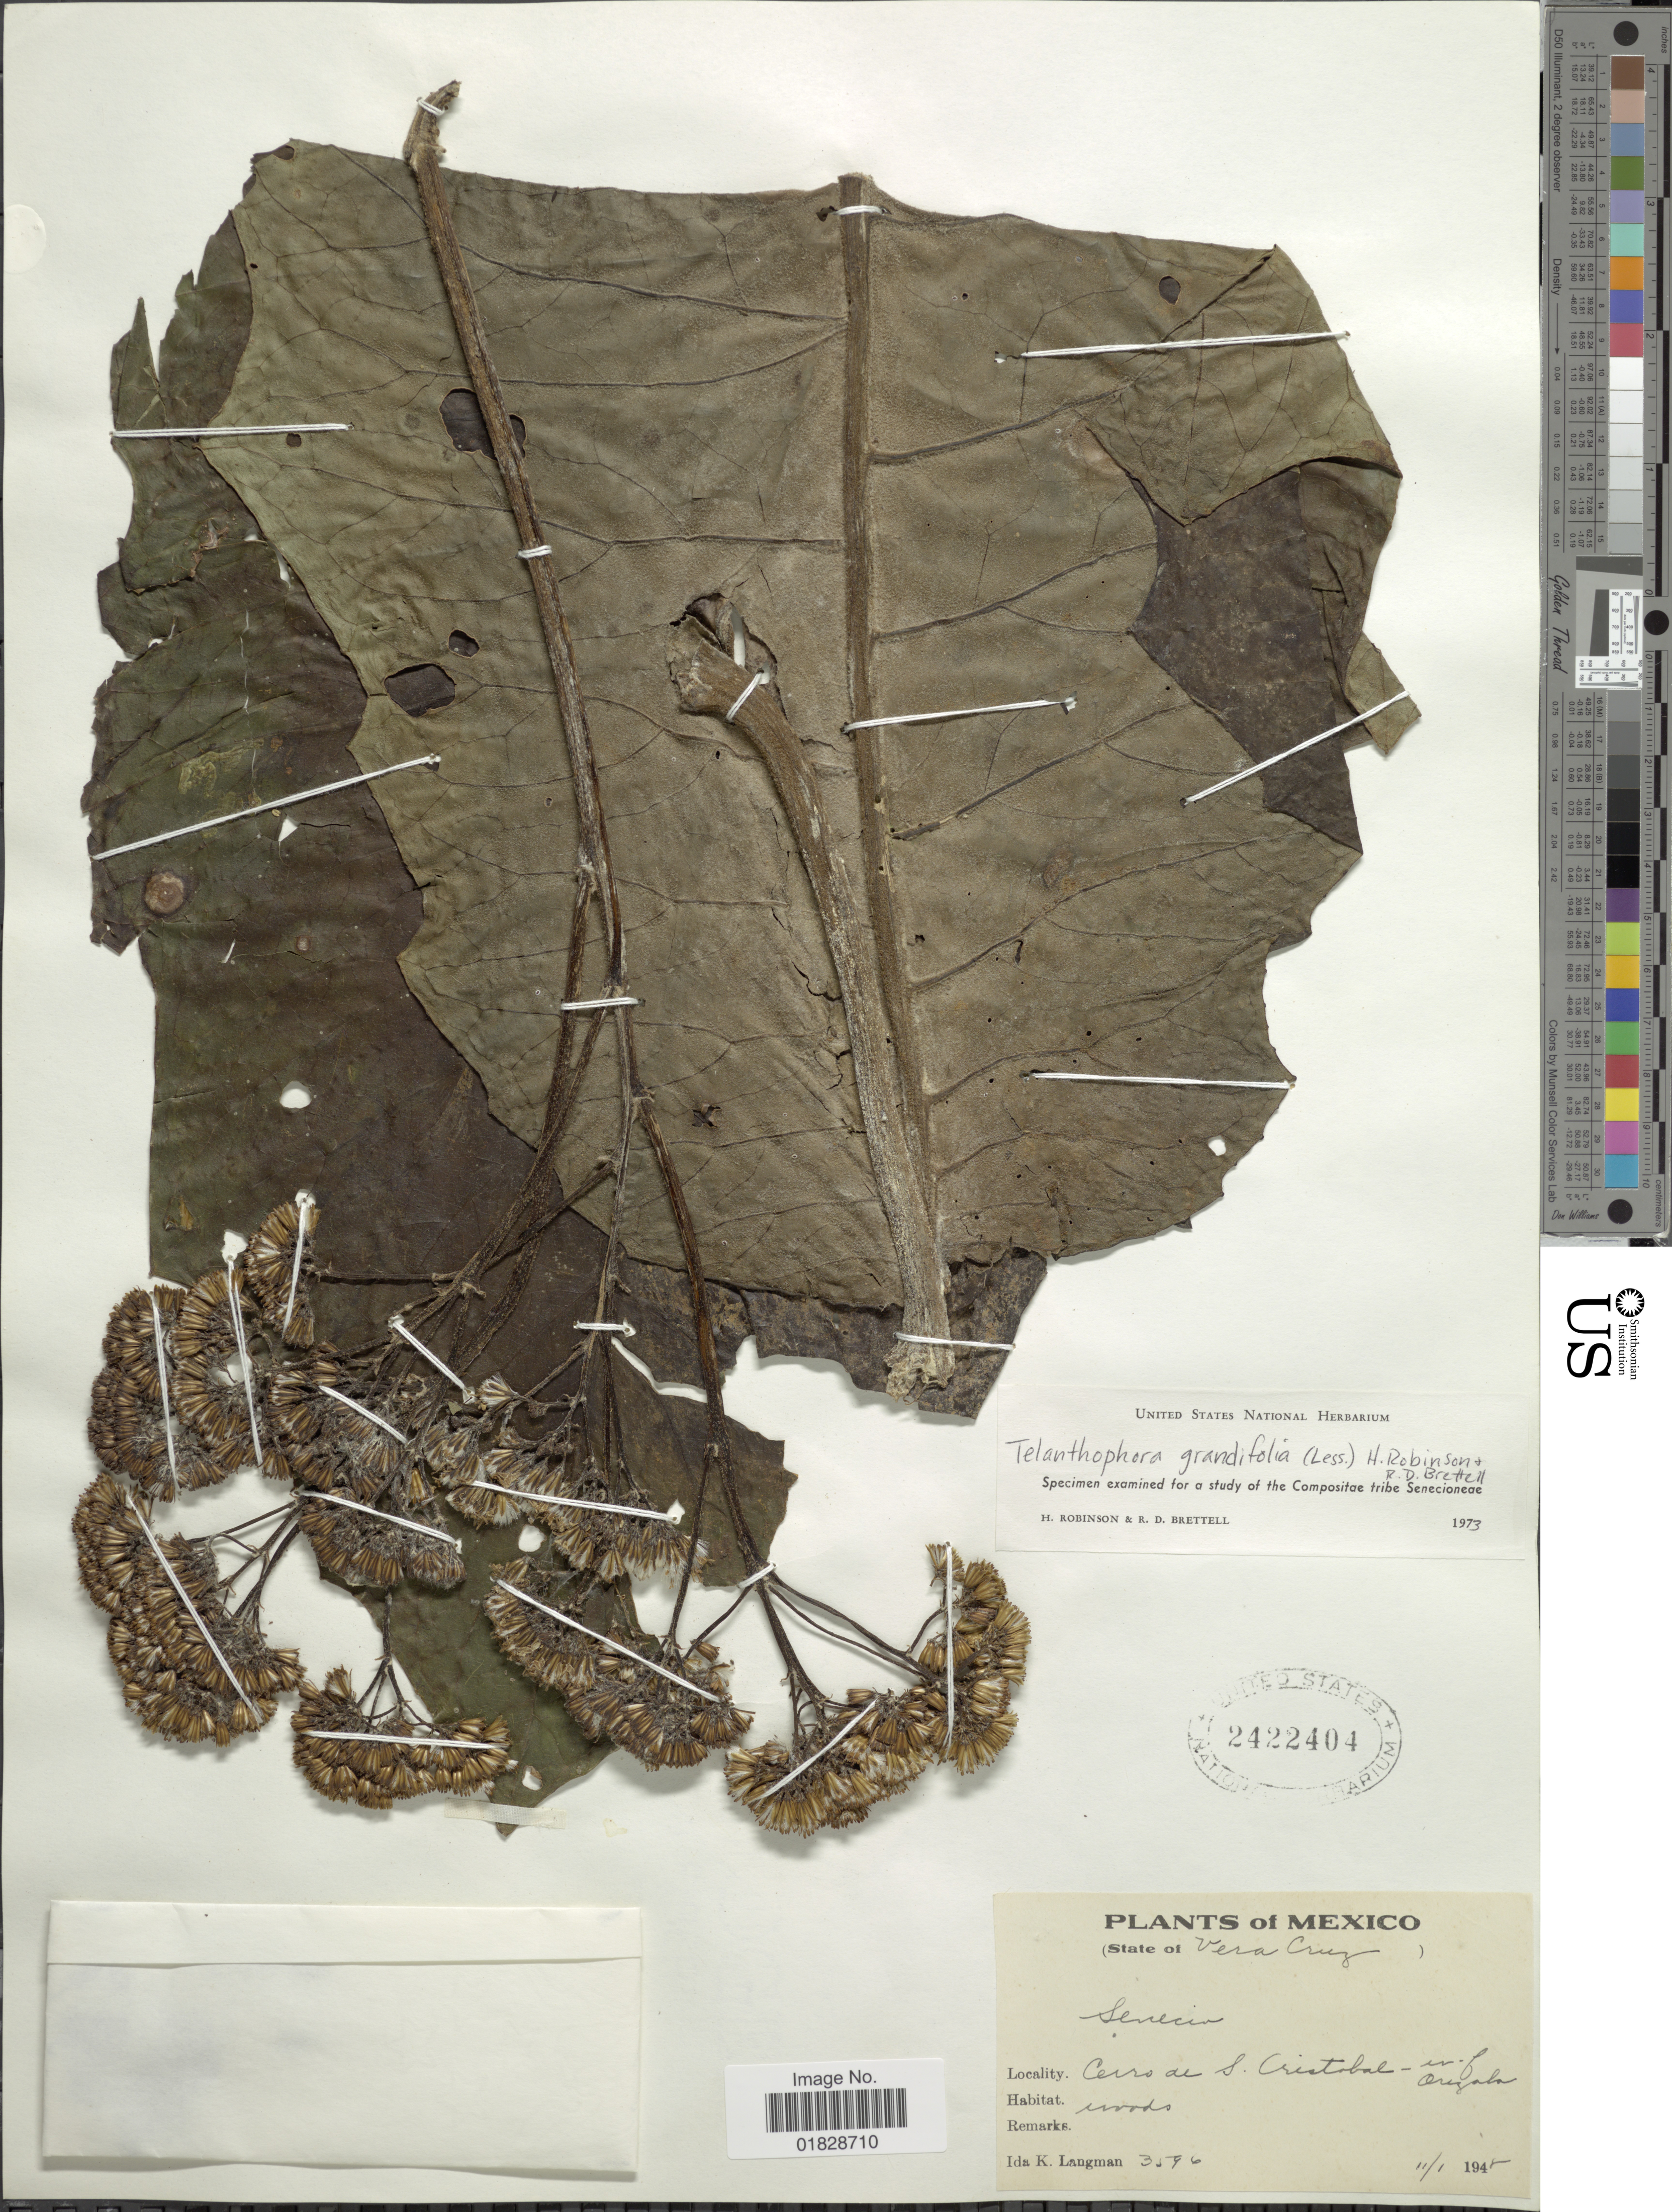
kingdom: Plantae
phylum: Tracheophyta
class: Magnoliopsida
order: Asterales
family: Asteraceae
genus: Telanthophora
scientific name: Telanthophora grandifolia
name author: (Less.) H. Rob. & Brettell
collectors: I. K. Langman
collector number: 3596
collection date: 1948-01-11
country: Mexico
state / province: Veracruz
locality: Cerro de S. Cristobal - w. of Orizaba, state of Vera Cruz.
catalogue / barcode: US 2422404